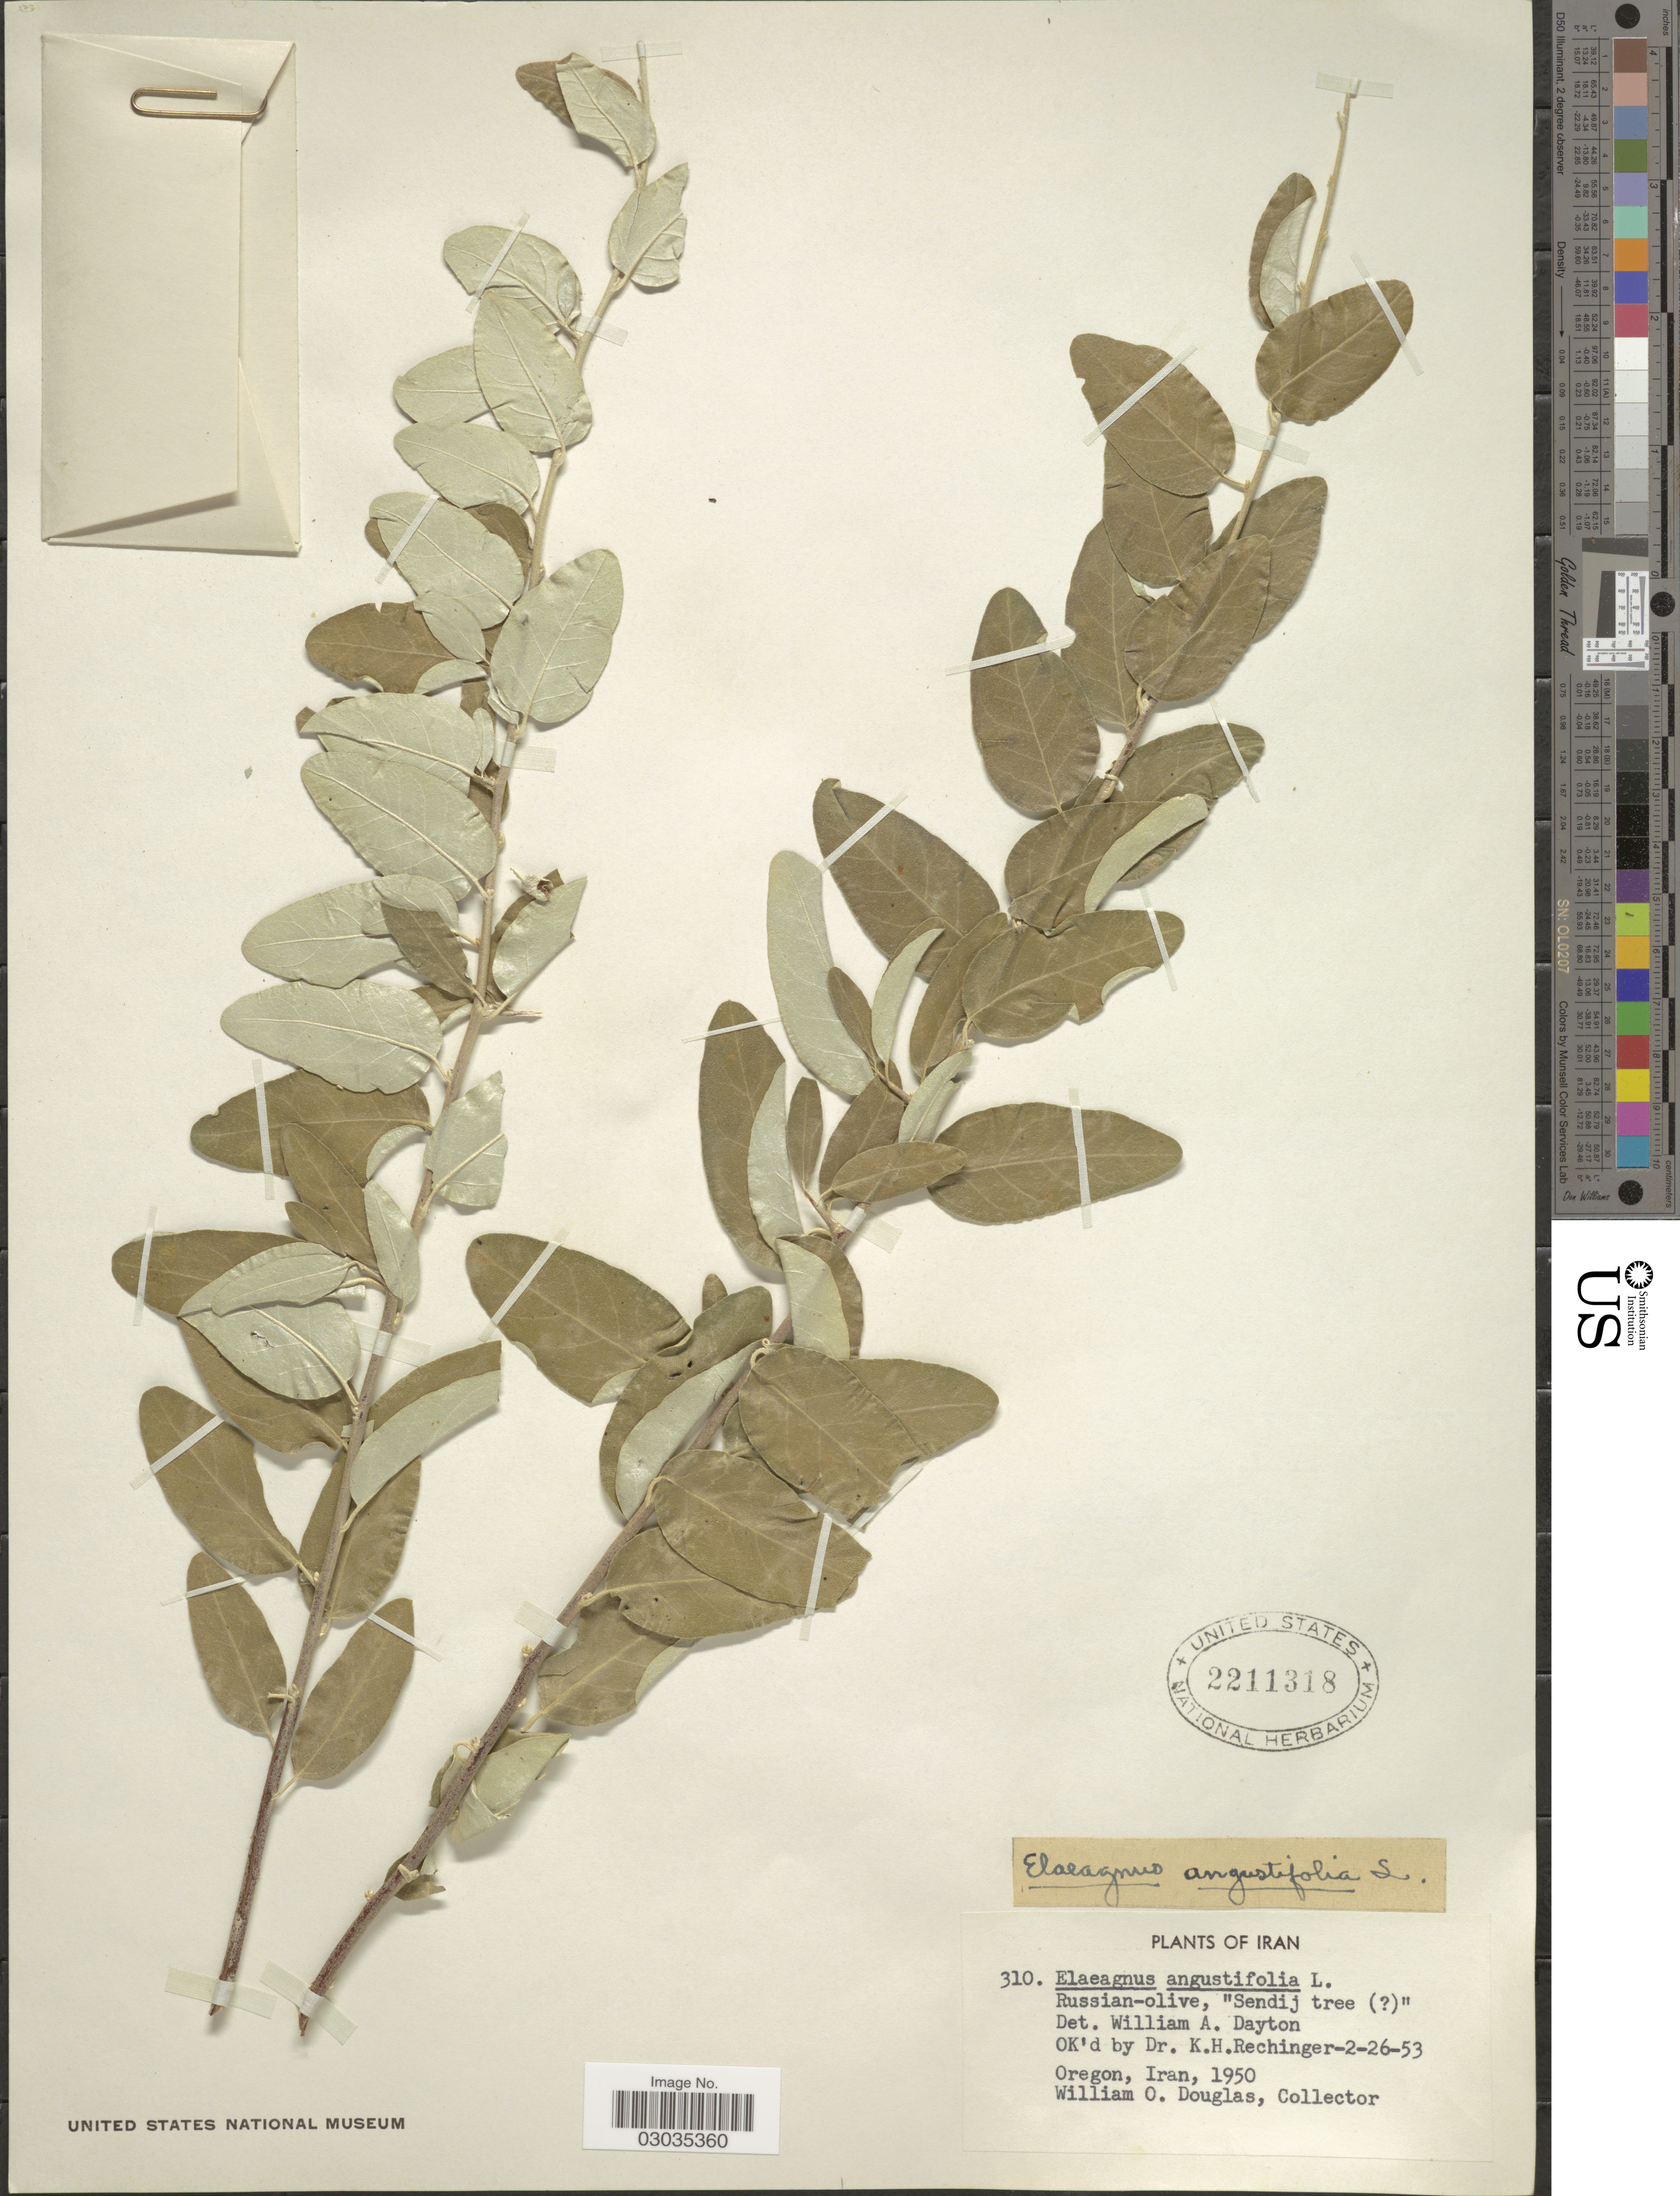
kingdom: Plantae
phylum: Tracheophyta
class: Magnoliopsida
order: Rosales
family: Elaeagnaceae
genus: Elaeagnus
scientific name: Elaeagnus angustifolia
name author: L.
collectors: W. Douglas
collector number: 310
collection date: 1950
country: Iran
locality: Oregon.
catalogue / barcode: US 2211318